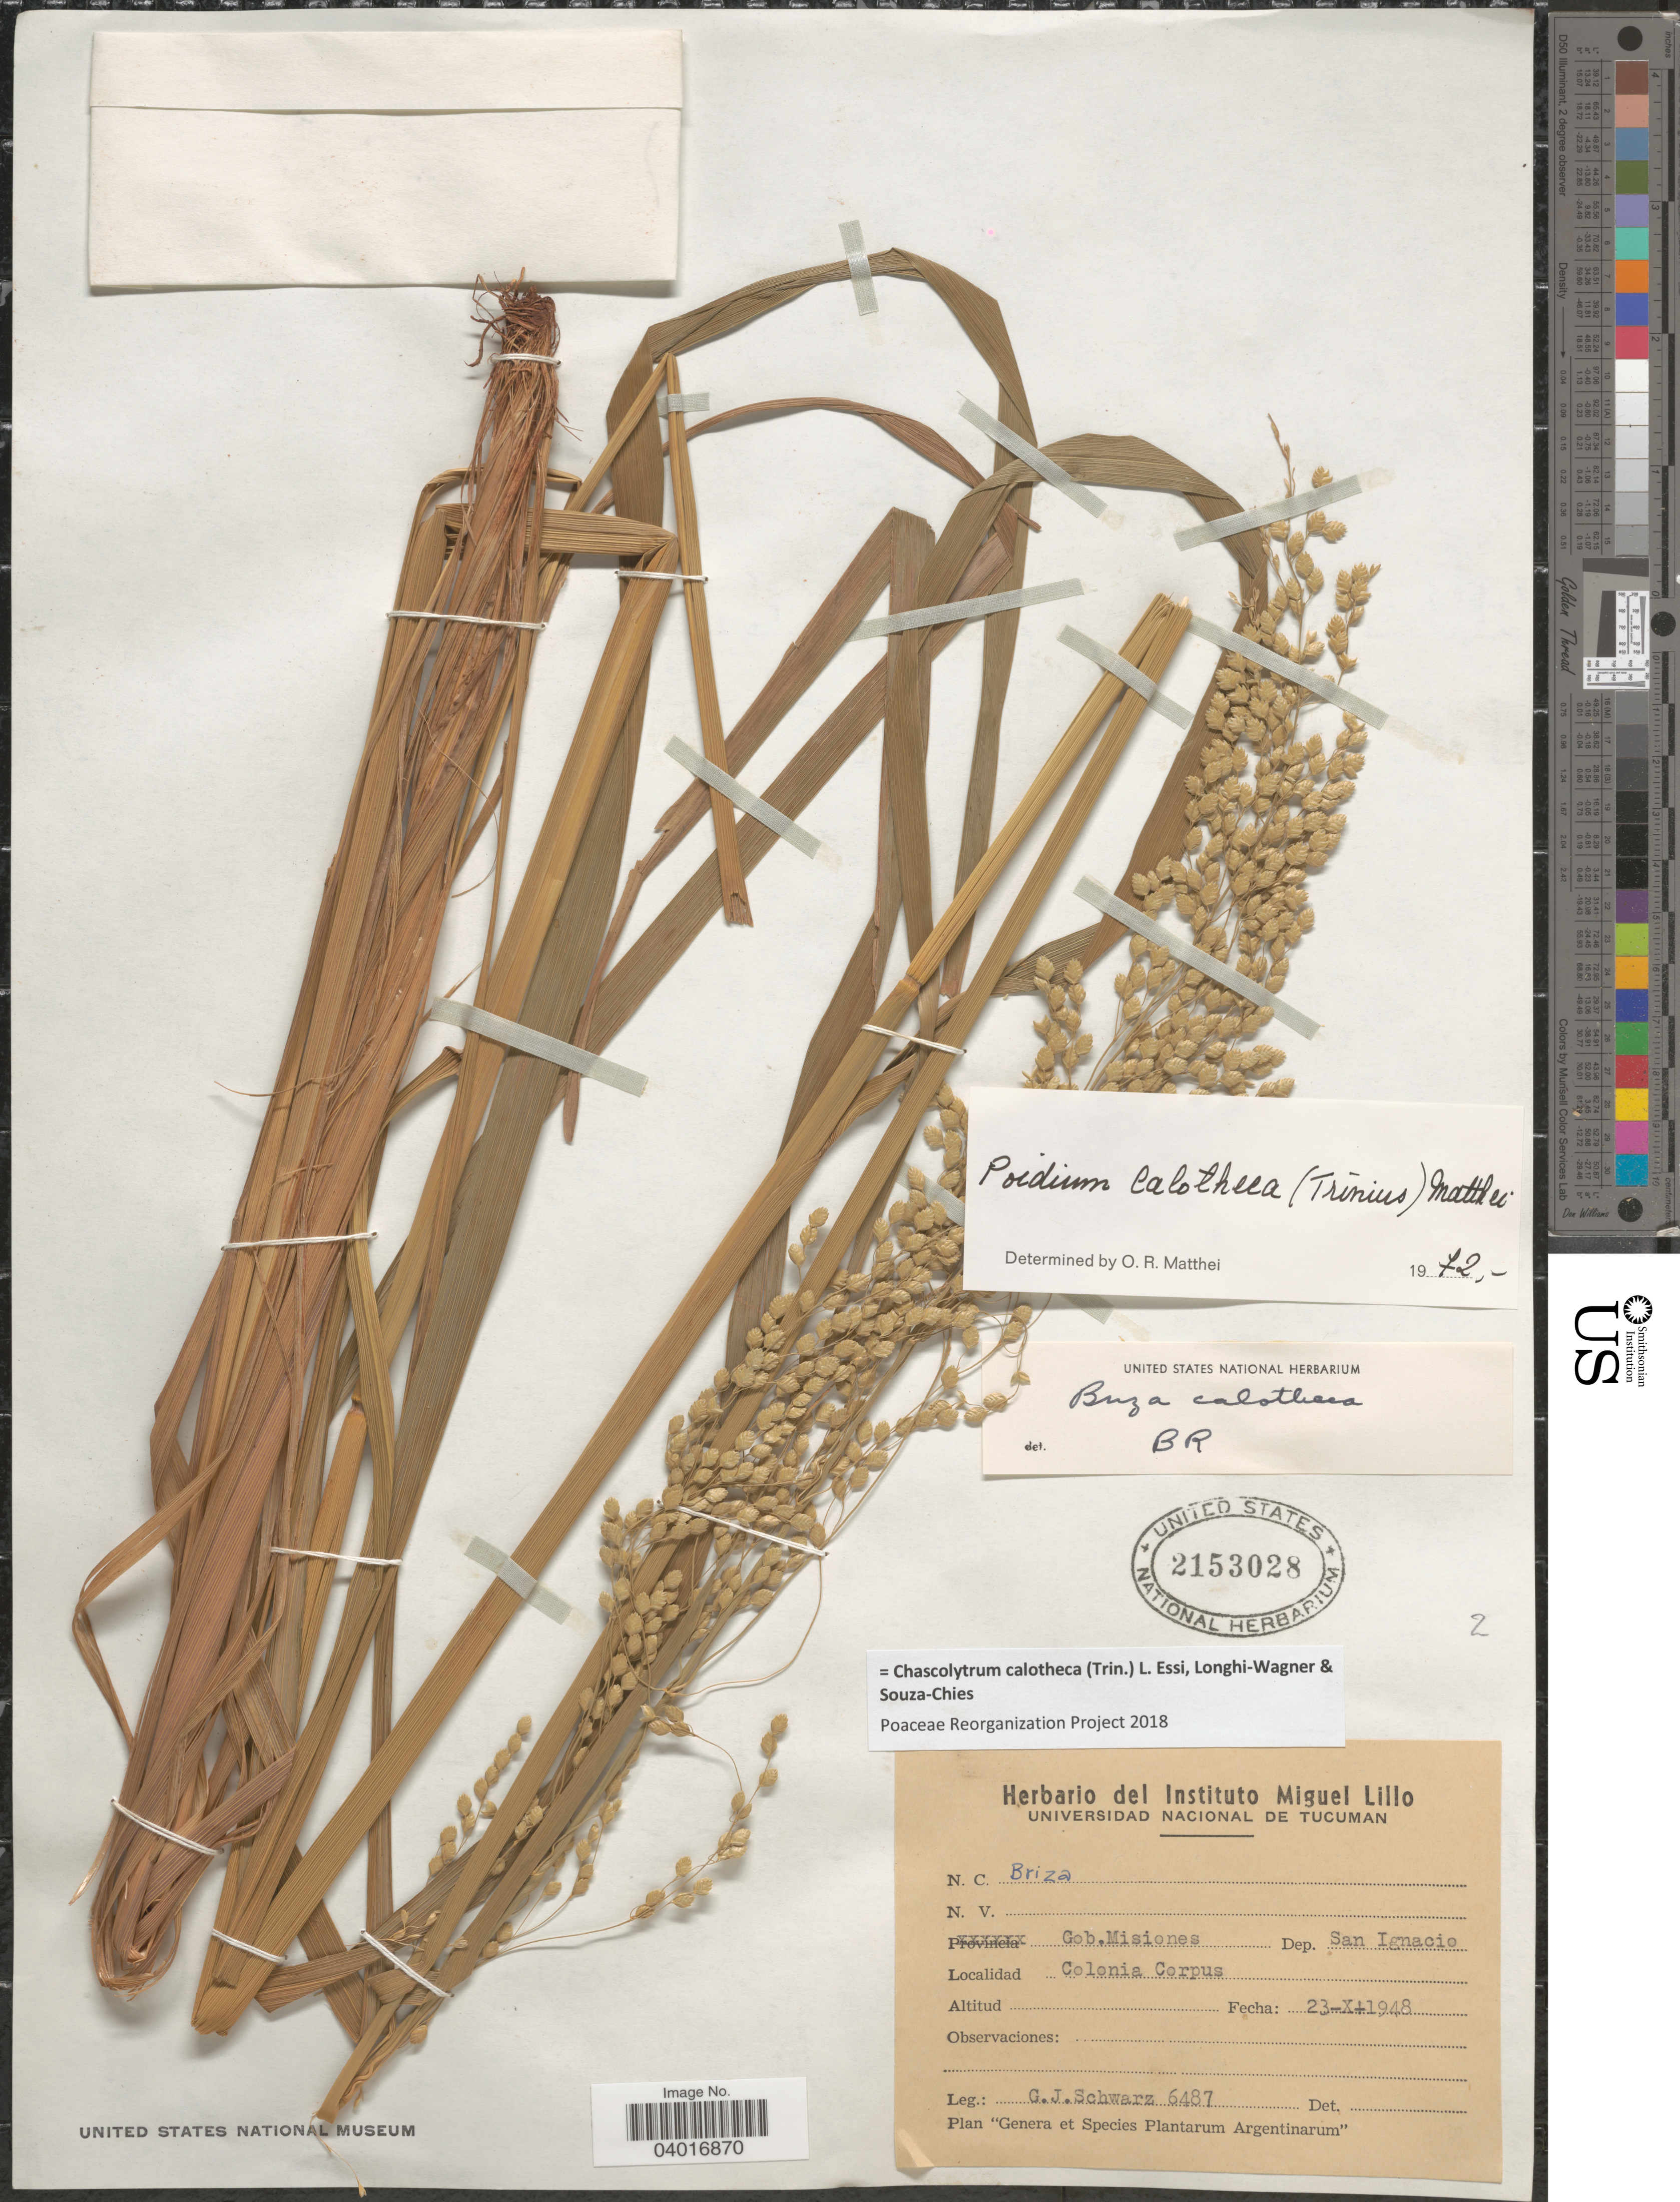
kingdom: Plantae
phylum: Tracheophyta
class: Liliopsida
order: Poales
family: Poaceae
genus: Chascolytrum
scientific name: Chascolytrum calotheca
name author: (Trin.) L. Essi et al.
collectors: G. J. Schwarz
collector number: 6487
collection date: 1948-11-23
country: Argentina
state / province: Misiones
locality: Gob.Misiones. Dep. San Ignacio. Colonia Corpus.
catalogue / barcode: US 2153028